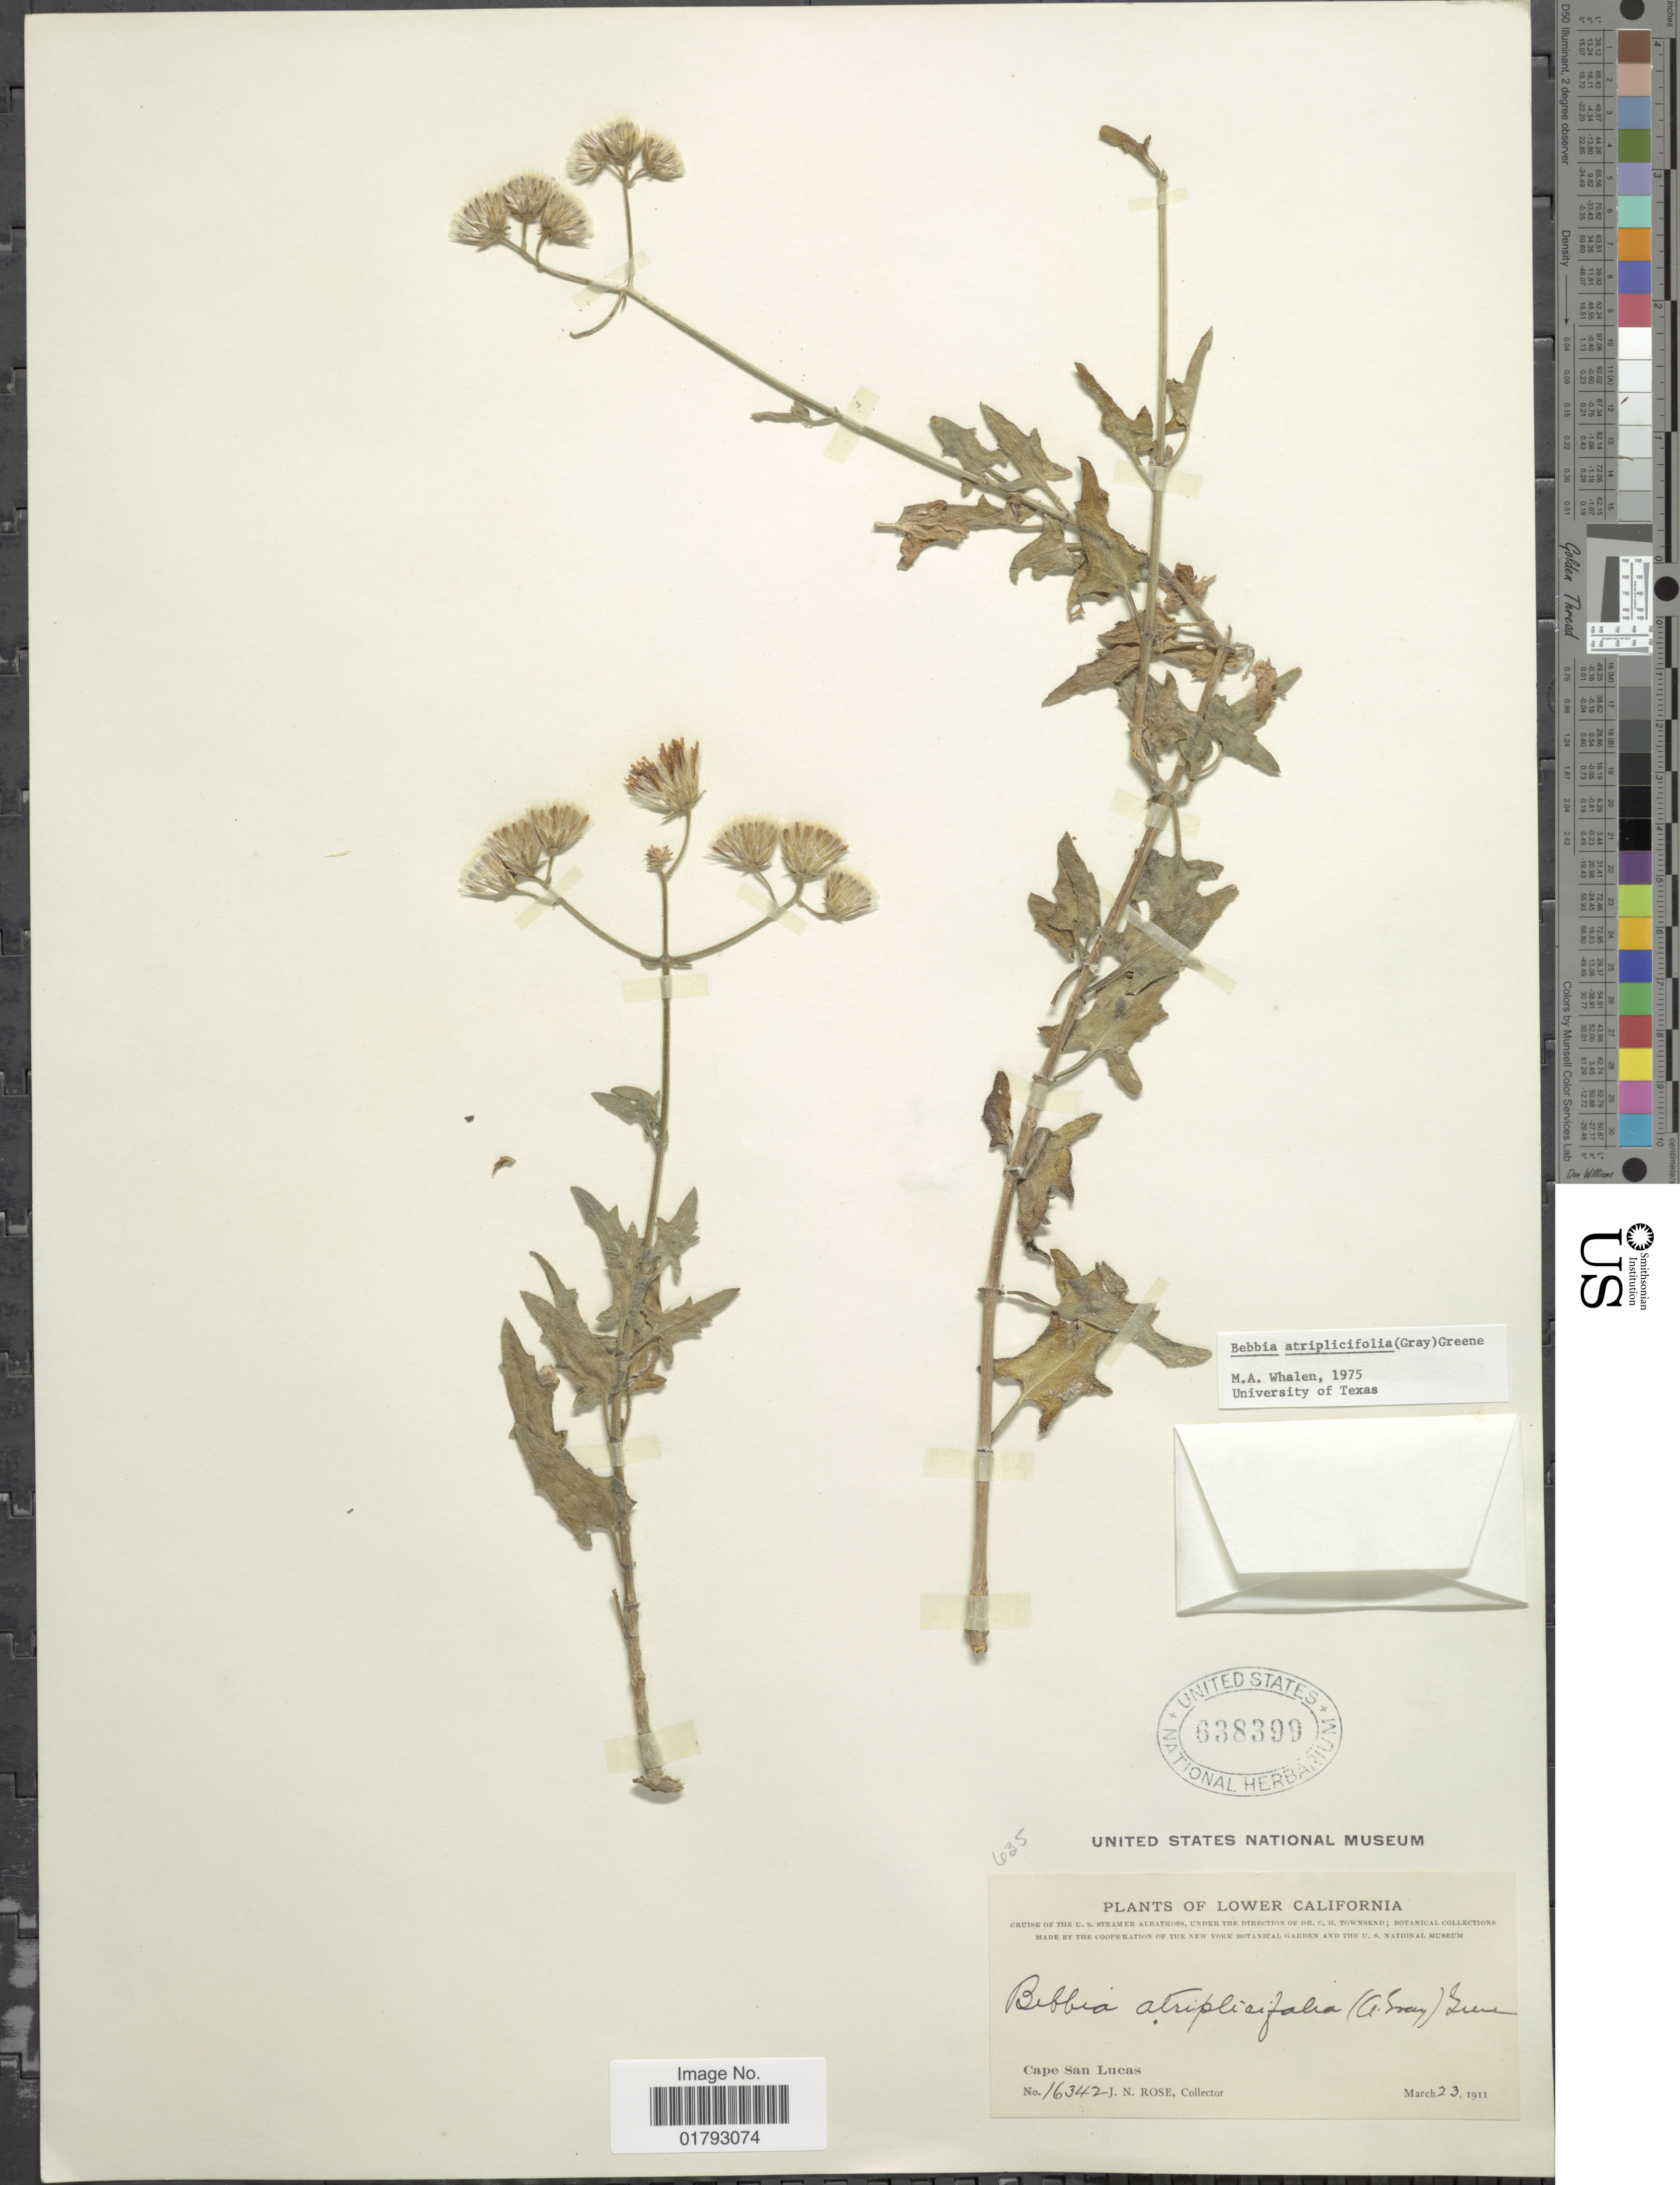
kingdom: Plantae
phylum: Tracheophyta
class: Magnoliopsida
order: Asterales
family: Asteraceae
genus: Bebbia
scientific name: Bebbia atriplicifolia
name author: (A. Gray) Greene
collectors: J. N. Rose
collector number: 16342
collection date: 1911-03-23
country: Mexico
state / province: Baja California Sur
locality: Lower California. Cape San Lucas.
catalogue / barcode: US 638399